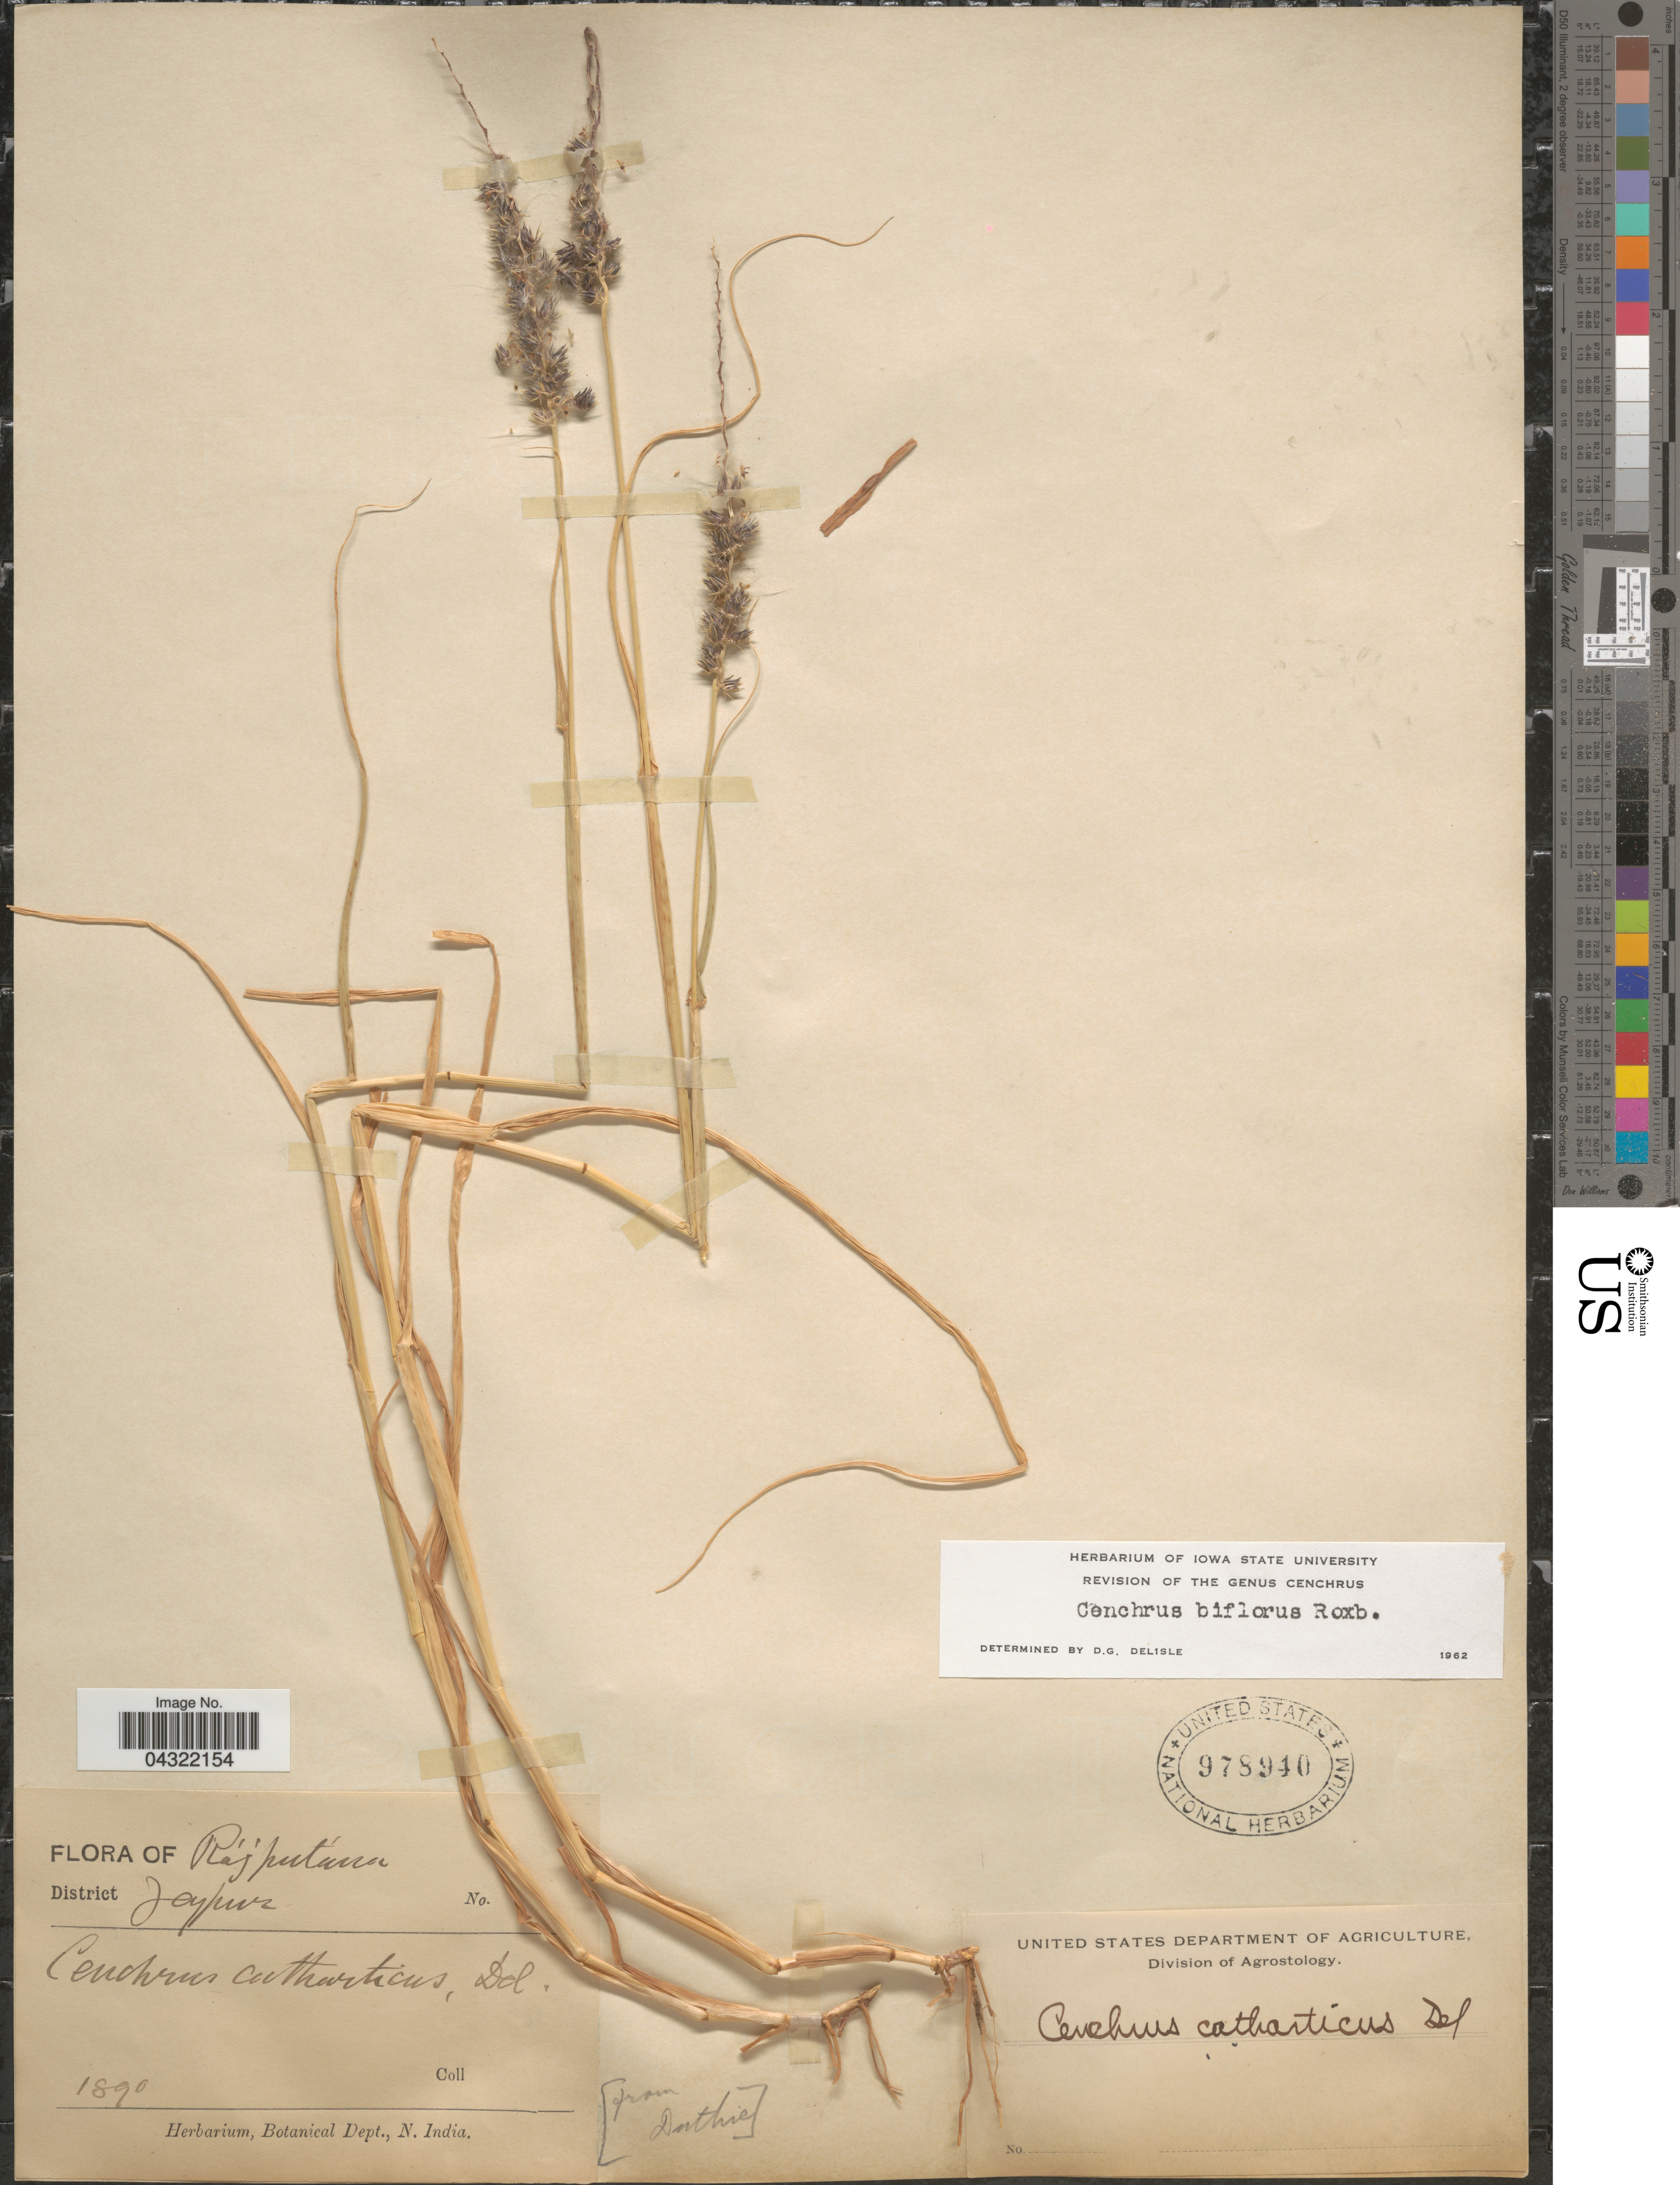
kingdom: Plantae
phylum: Tracheophyta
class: Liliopsida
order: Poales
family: Poaceae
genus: Cenchrus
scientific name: Cenchrus biflorus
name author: Roxb.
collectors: Duthie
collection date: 1890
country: India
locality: Rajputana. District Jaypur.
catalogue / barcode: US 978940